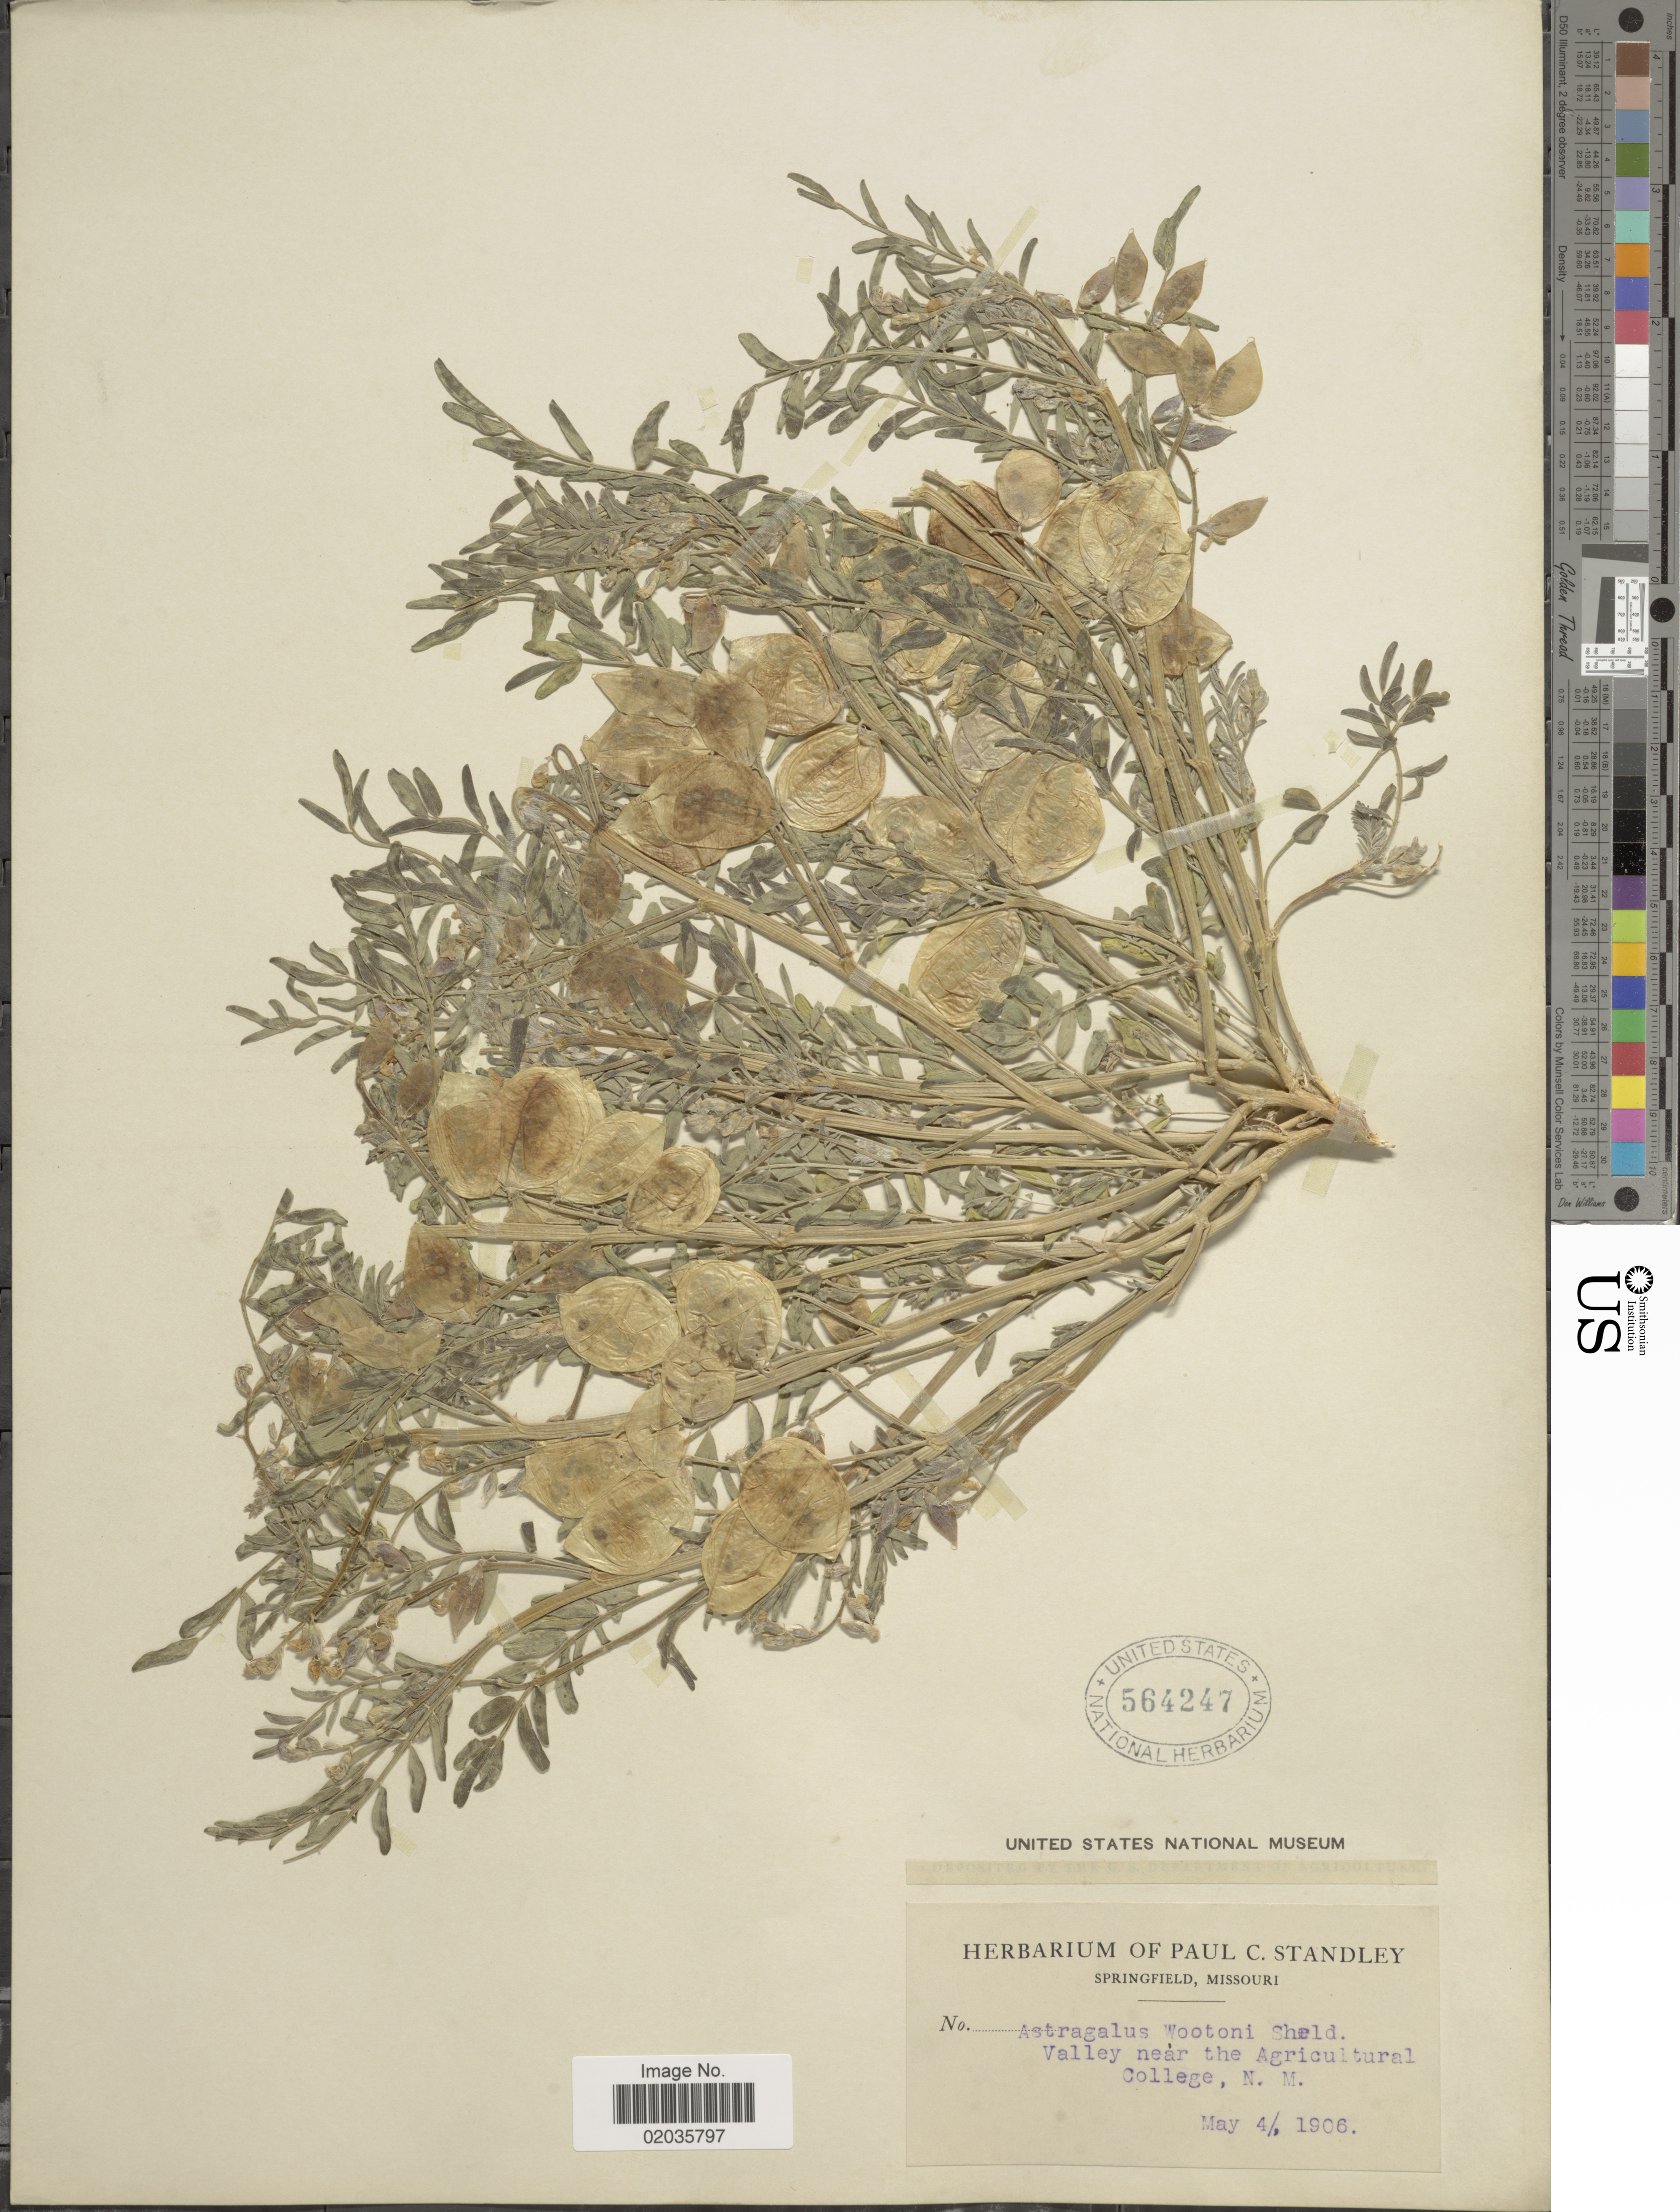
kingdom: Plantae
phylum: Tracheophyta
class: Magnoliopsida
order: Fabales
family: Fabaceae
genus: Astragalus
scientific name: Astragalus wootonii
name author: E. Sheld.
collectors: ex herb. Paul C. Standley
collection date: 1906-05-04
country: United States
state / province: New Mexico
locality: Valley near the Agricultural College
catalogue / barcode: US 564247